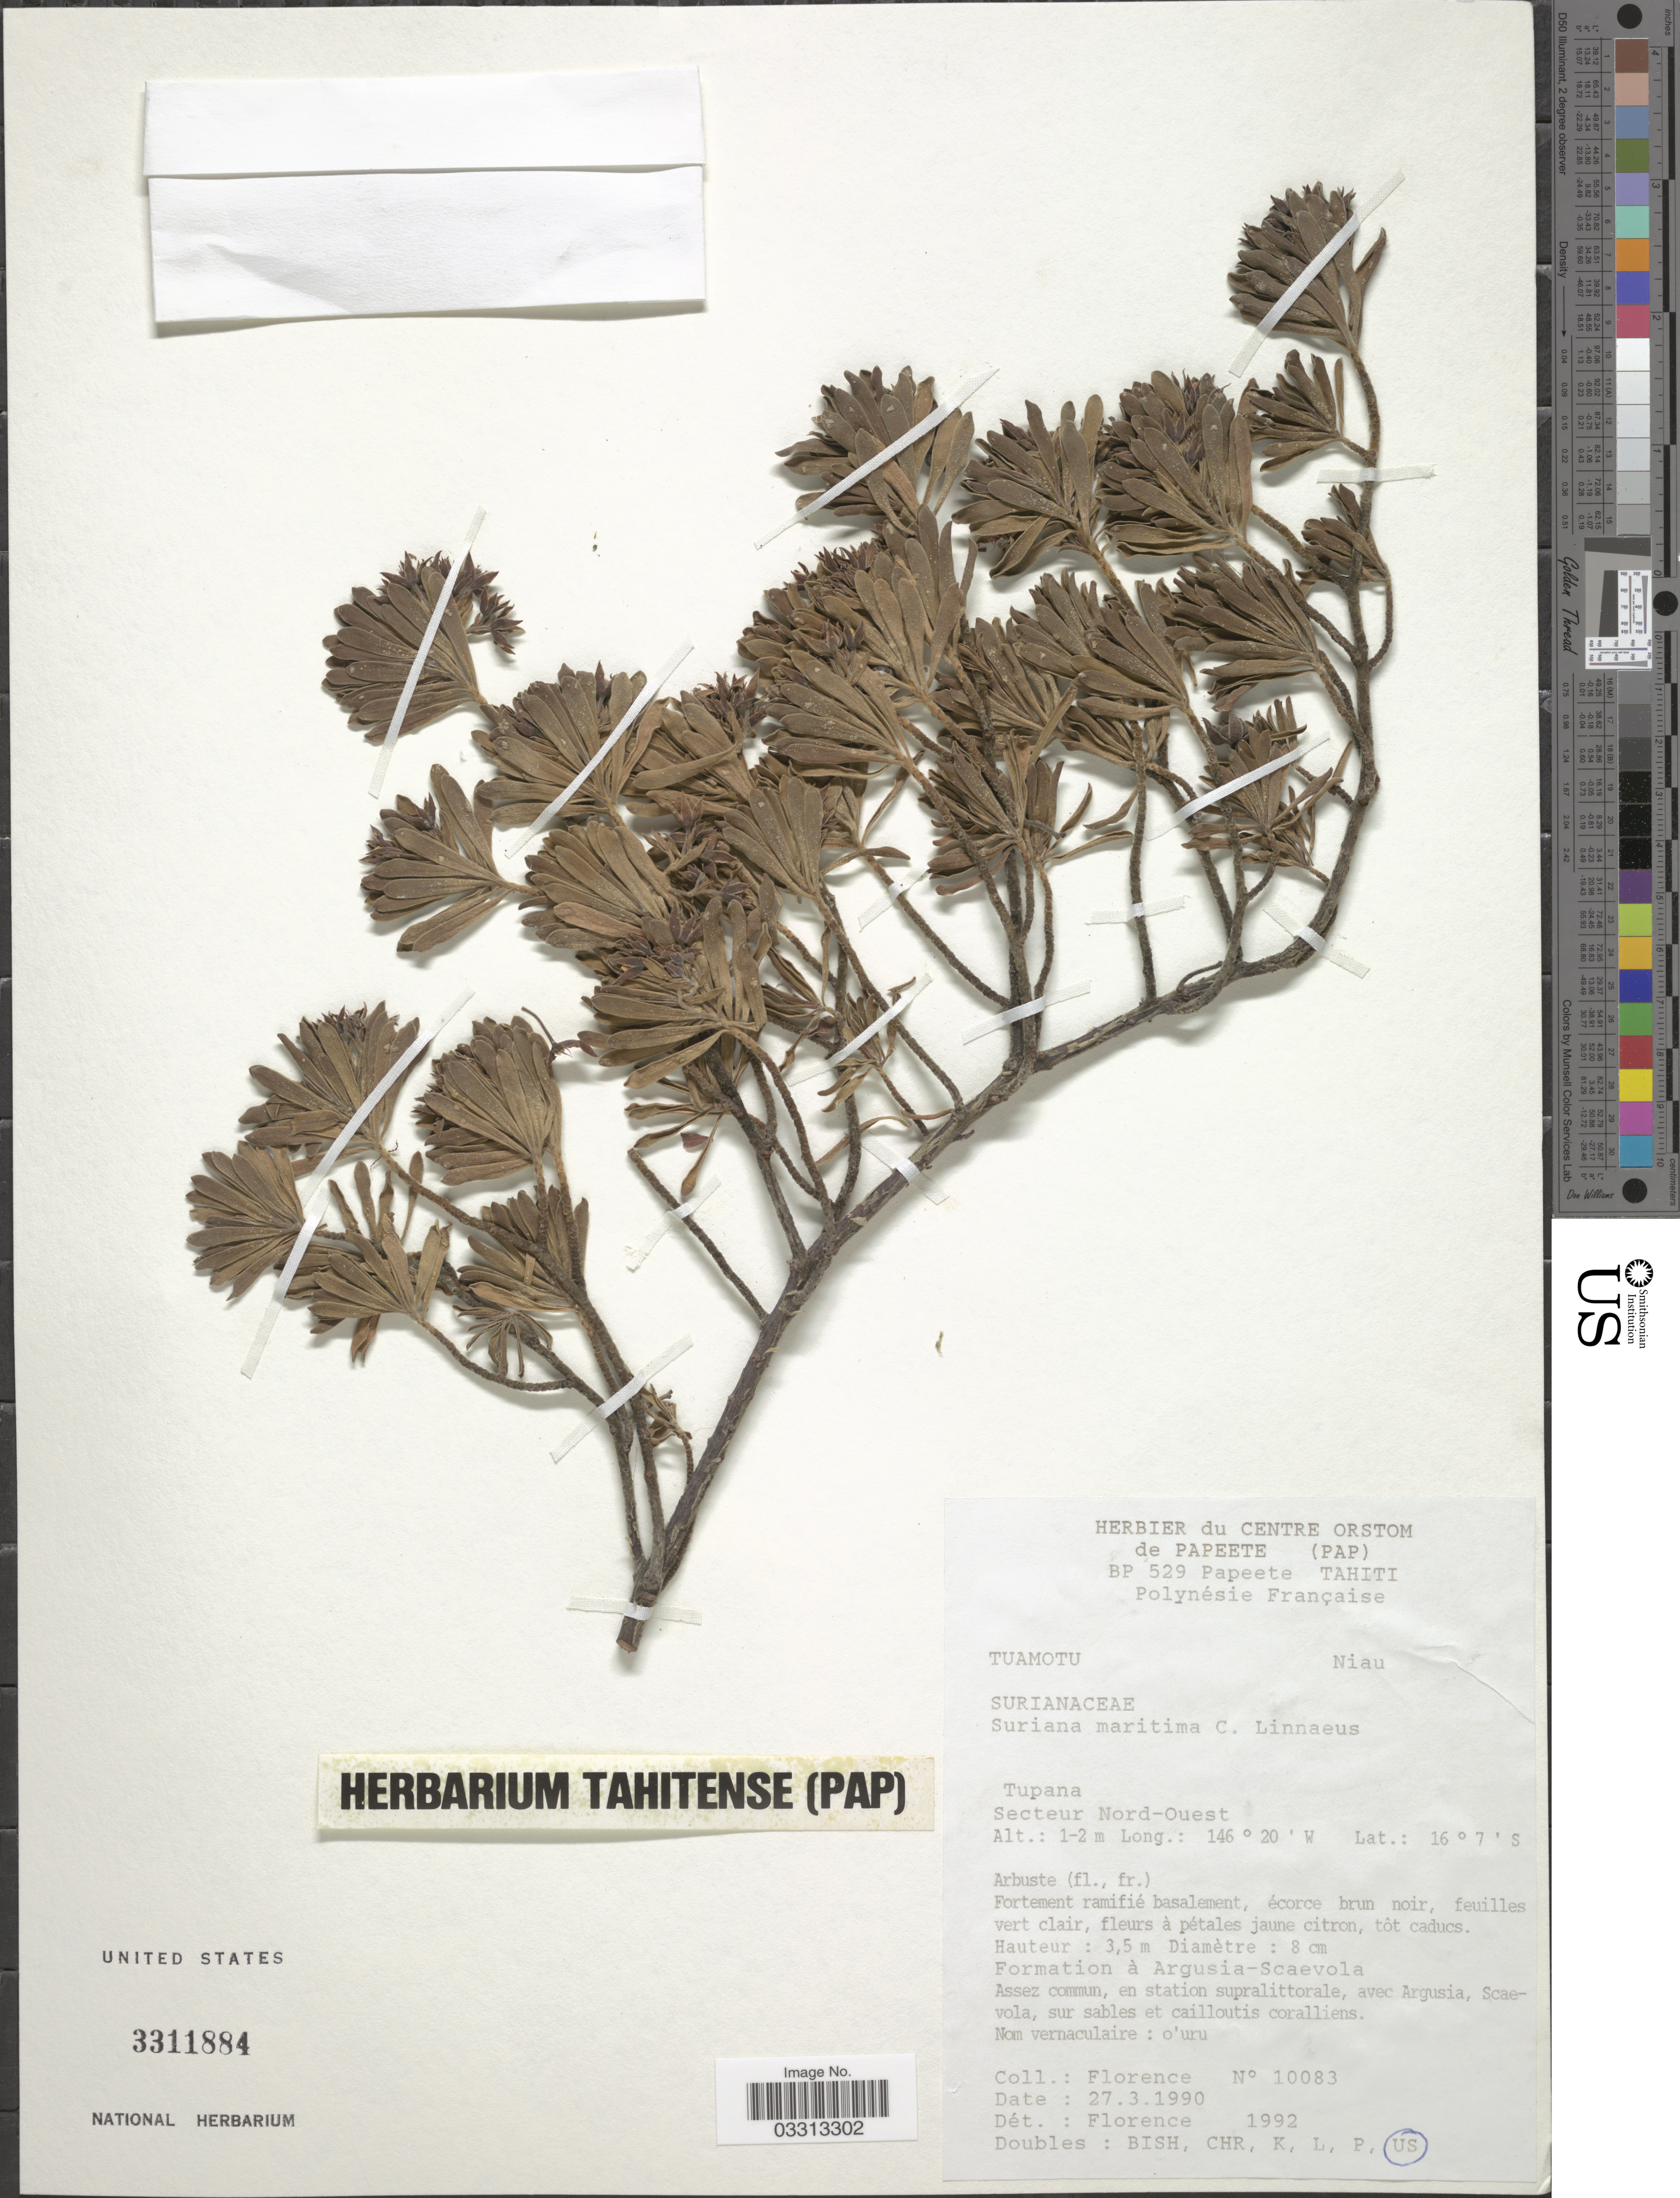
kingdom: Plantae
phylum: Tracheophyta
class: Magnoliopsida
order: Fabales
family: Surianaceae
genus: Suriana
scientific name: Suriana maritima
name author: L.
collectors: -. Florence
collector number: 10083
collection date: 1990-03-27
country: French Polynesia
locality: Tuamotu. Niau. Tupana. Secteur Nord-Ouest.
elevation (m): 1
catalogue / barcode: US 3311884